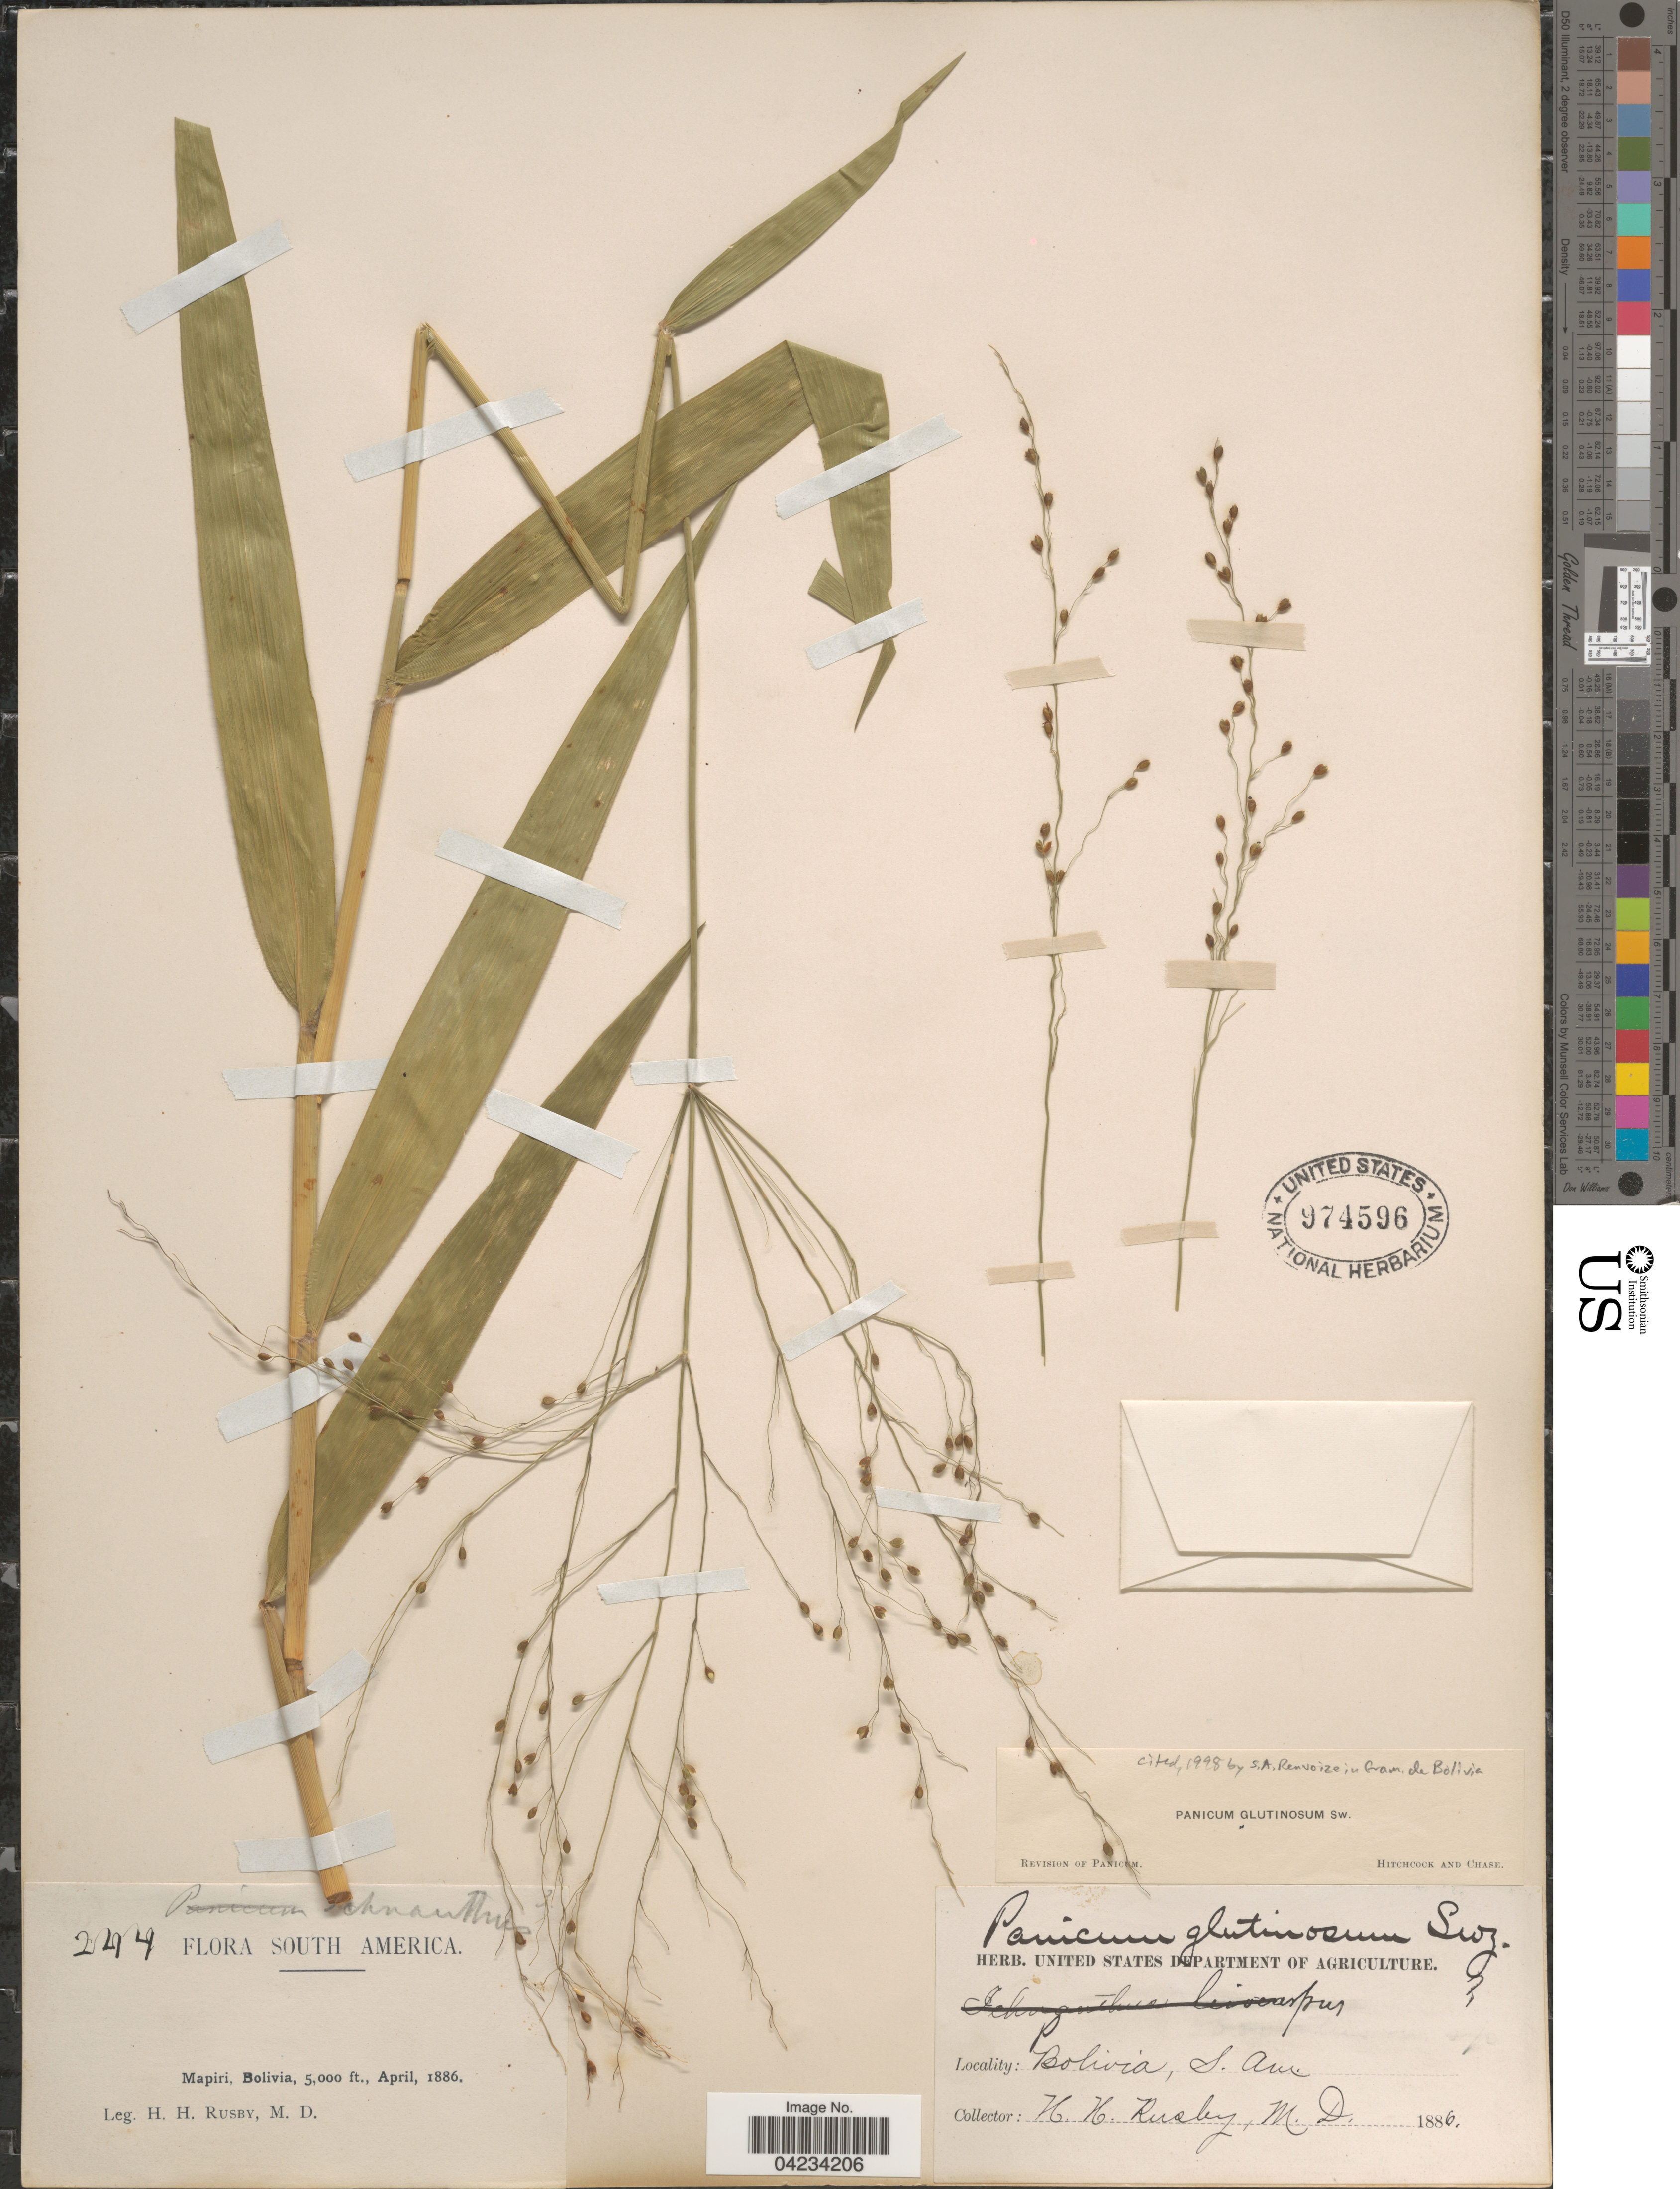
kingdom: Plantae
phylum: Tracheophyta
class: Liliopsida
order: Poales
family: Poaceae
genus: Homolepis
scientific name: Homolepis glutinosa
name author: (Sw.) Zuloaga & Soderstr.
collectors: H. H. Rusby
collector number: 244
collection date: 1886-04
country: Bolivia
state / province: La Páz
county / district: Larecaja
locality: Mapiri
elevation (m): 1524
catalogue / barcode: US 974596